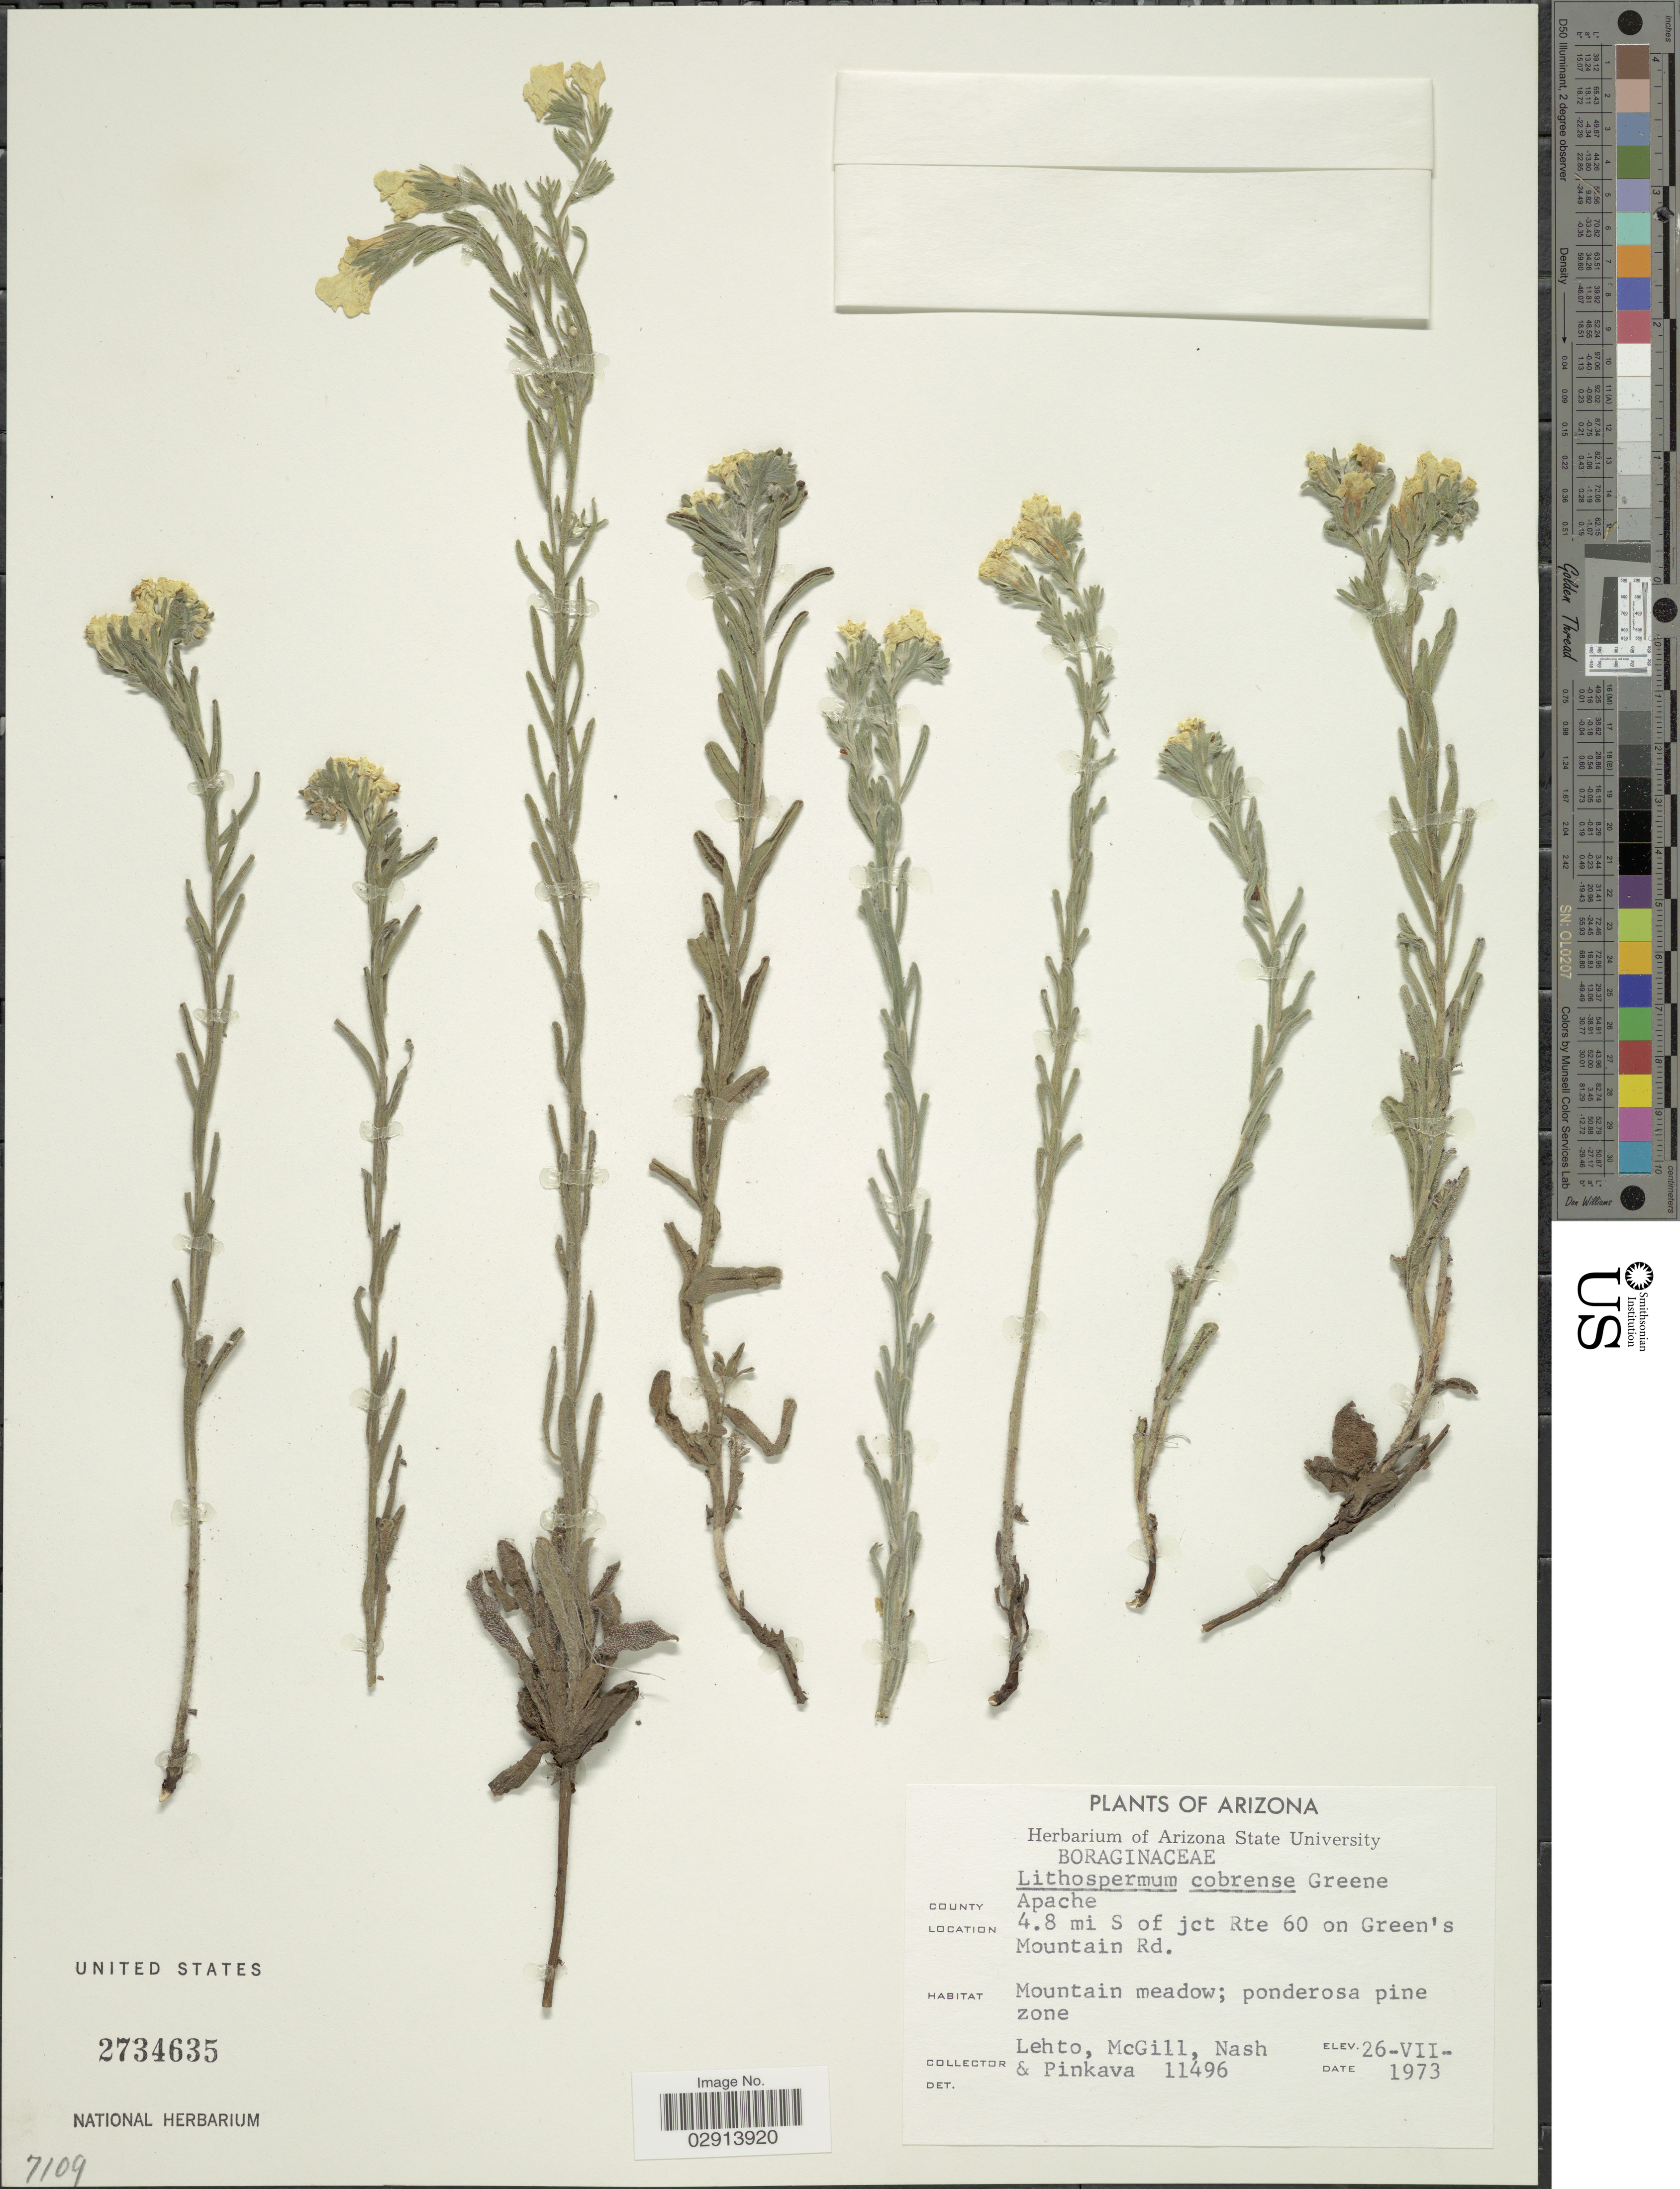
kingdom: Plantae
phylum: Tracheophyta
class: Magnoliopsida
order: Boraginales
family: Boraginaceae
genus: Lithospermum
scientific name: Lithospermum cobrense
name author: Greene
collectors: -. Lehto, -. McGill, -- Nash & -. Pinkava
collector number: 11496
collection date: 1973-07-26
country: United States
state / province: Arizona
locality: County Apache. 4.8 mi S of jct Rte 60 on Green's Mountains Rd. Mountain meadow; ponderosa pine zone.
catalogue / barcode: US 2734635